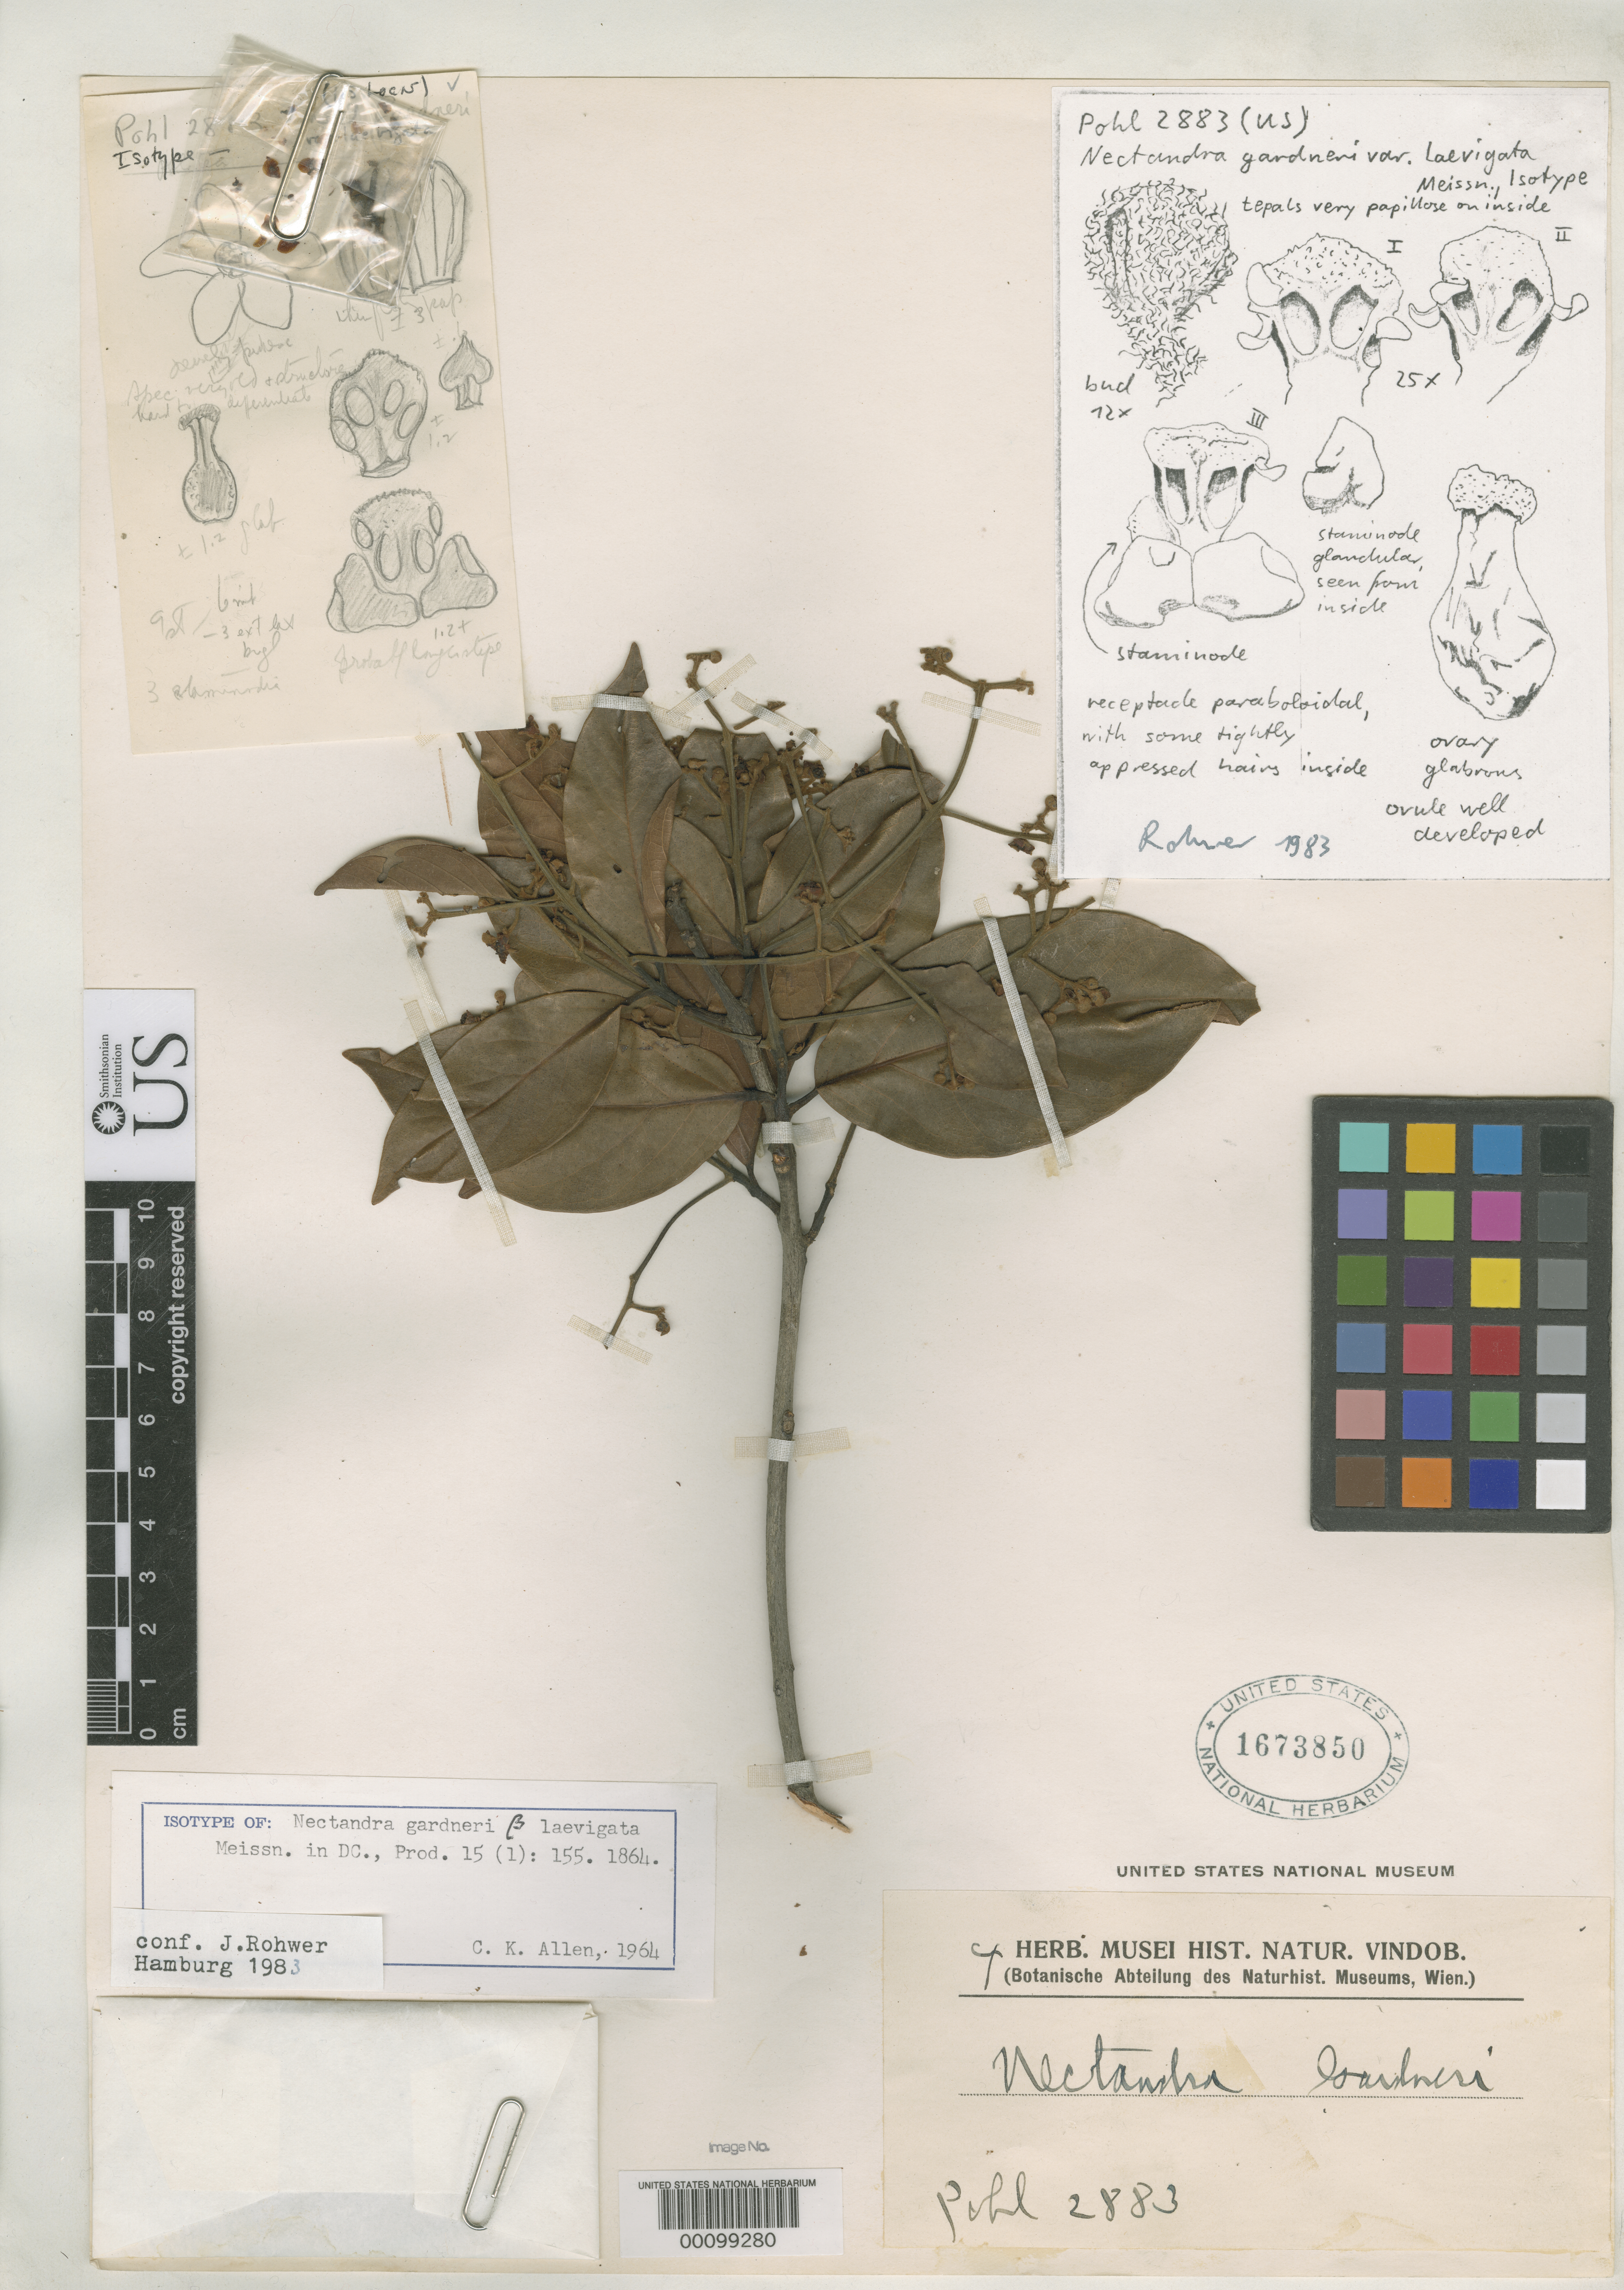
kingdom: Plantae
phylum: Tracheophyta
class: Magnoliopsida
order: Laurales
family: Lauraceae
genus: Nectandra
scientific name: Nectandra gardneri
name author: Meisn. in DC.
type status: Isotype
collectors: J. B. E. Pohl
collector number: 2883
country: Brazil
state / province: Goiás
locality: Inter Porto Imperial et Lunie, ad flum Tocantins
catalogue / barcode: US 1673850